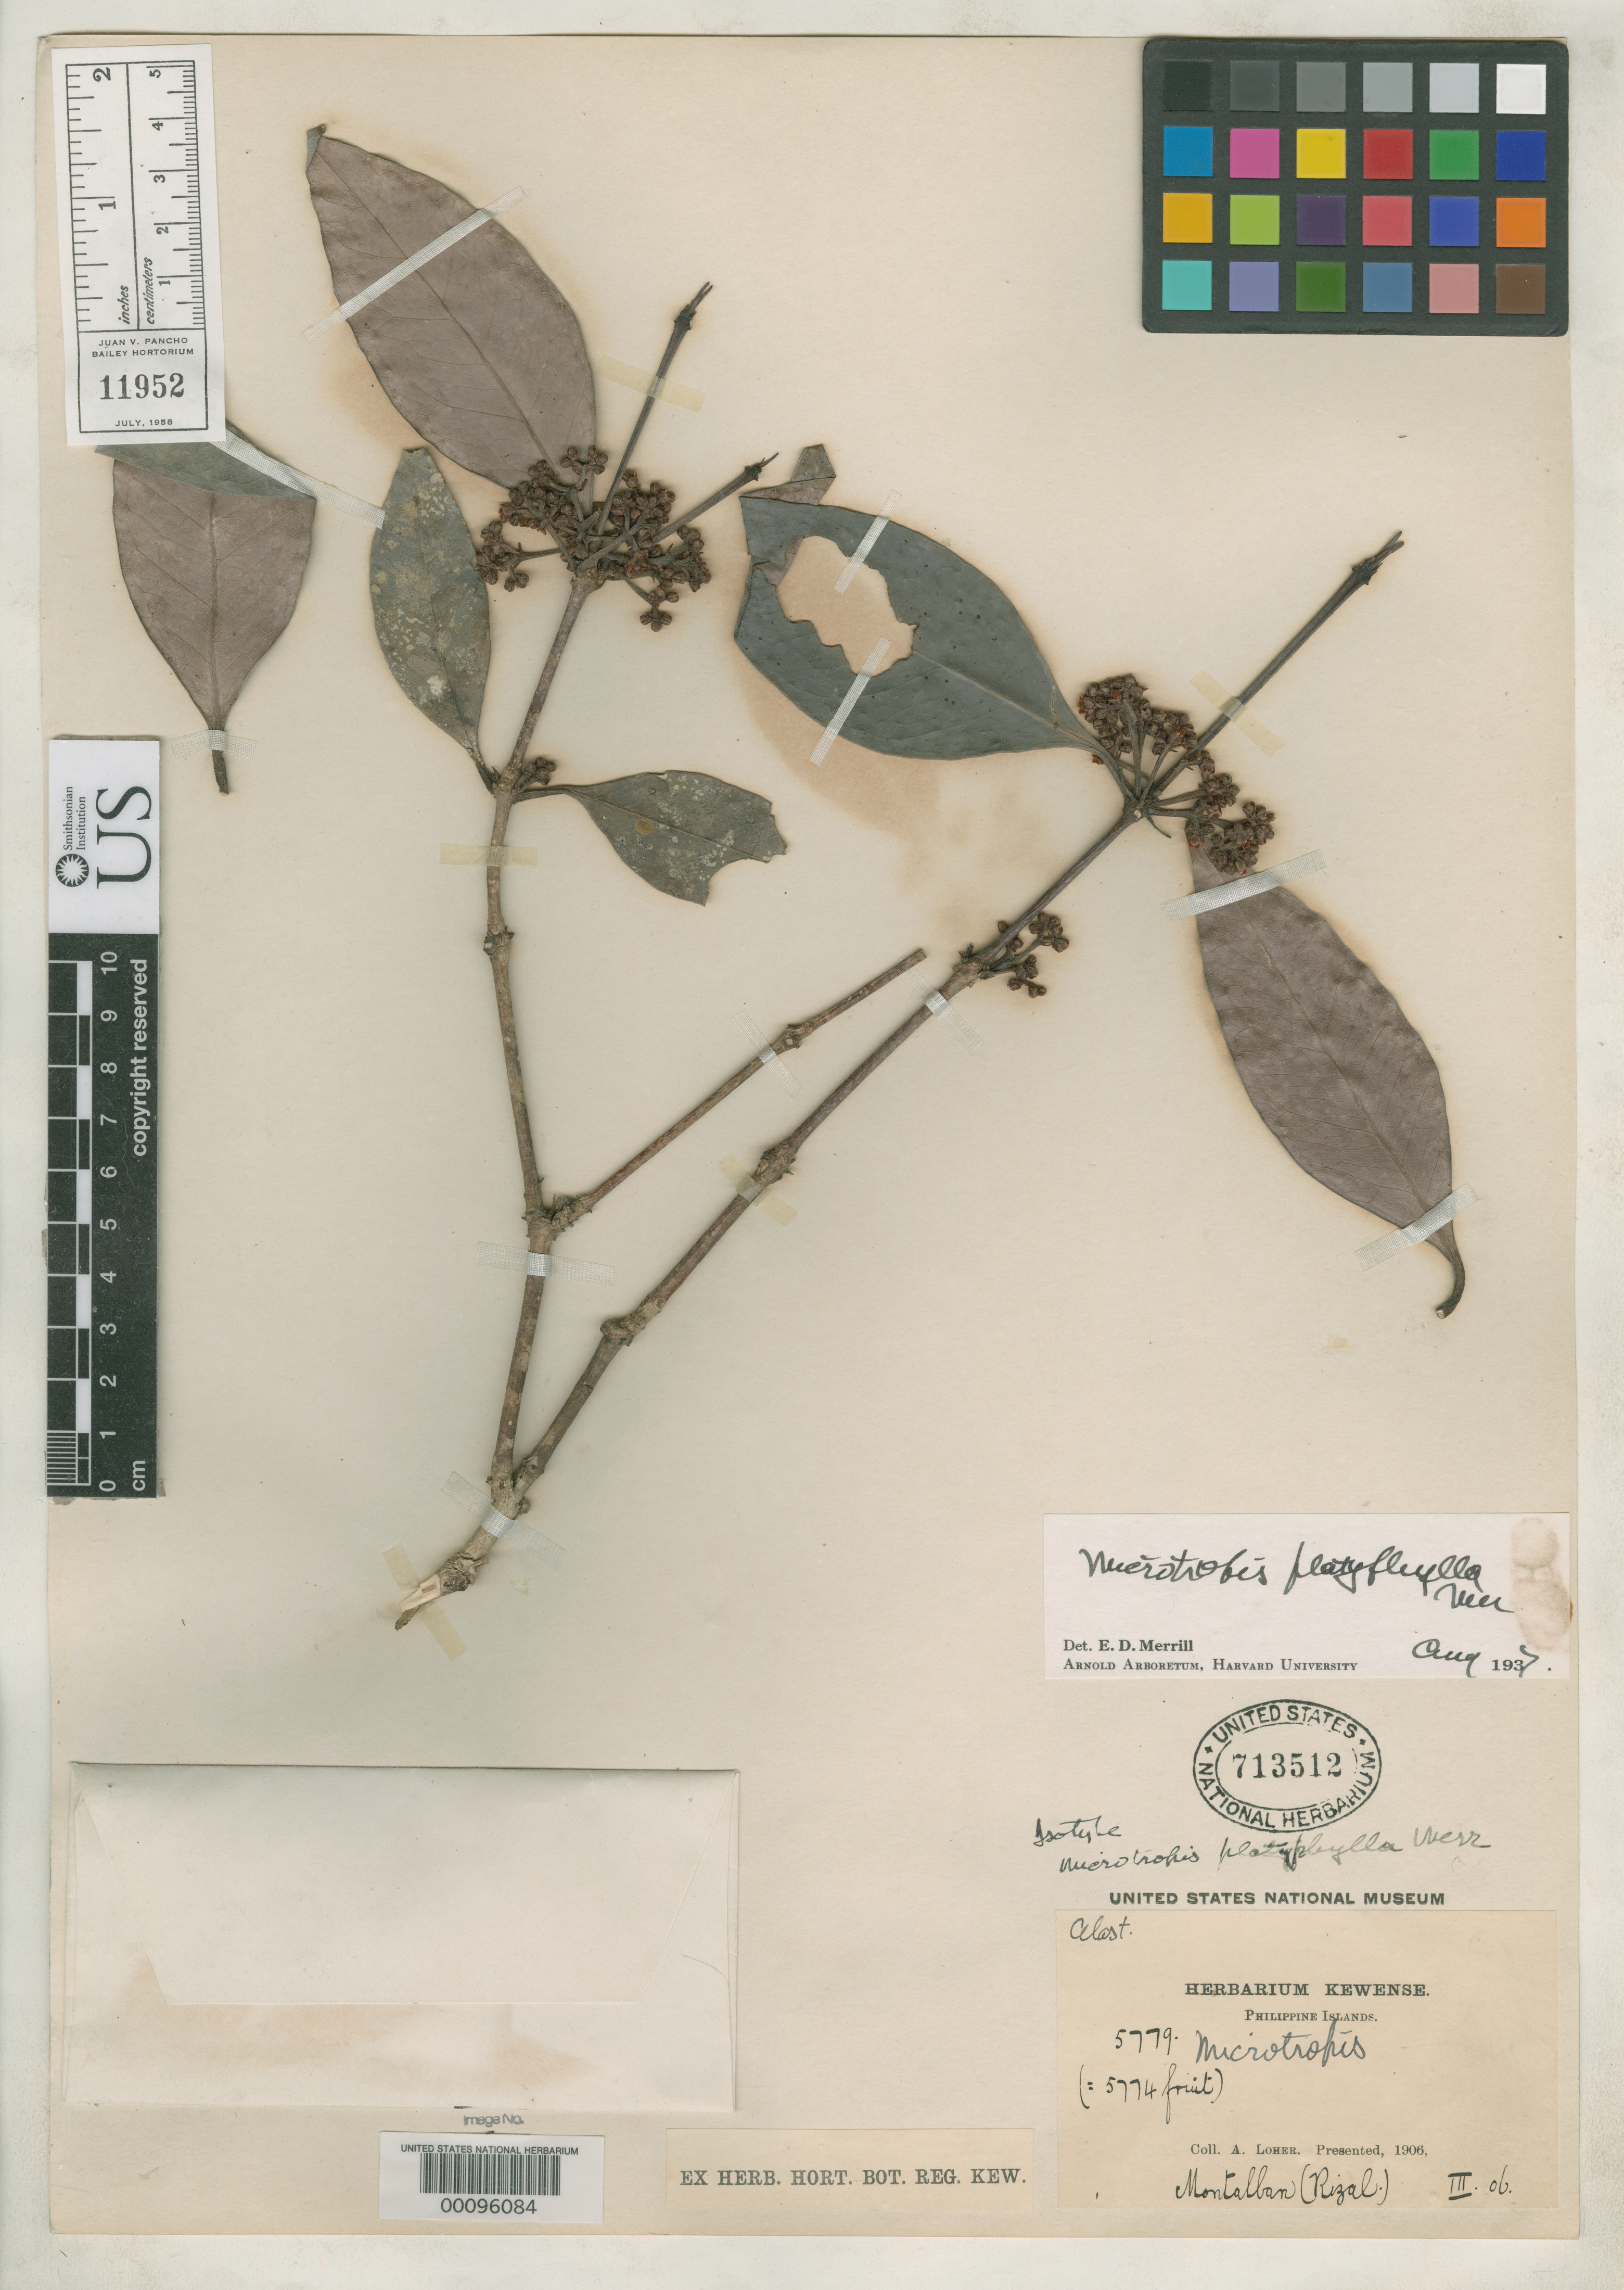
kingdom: Plantae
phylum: Tracheophyta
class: Magnoliopsida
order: Celastrales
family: Celastraceae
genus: Microtropis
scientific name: Microtropis platyphylla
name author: Merr.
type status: Isotype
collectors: A. Loher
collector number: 5779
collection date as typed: Mar 1906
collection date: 1906-03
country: Philippines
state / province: Calabarzon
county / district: Rizal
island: Luzon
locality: Montalban.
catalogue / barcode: US 713512